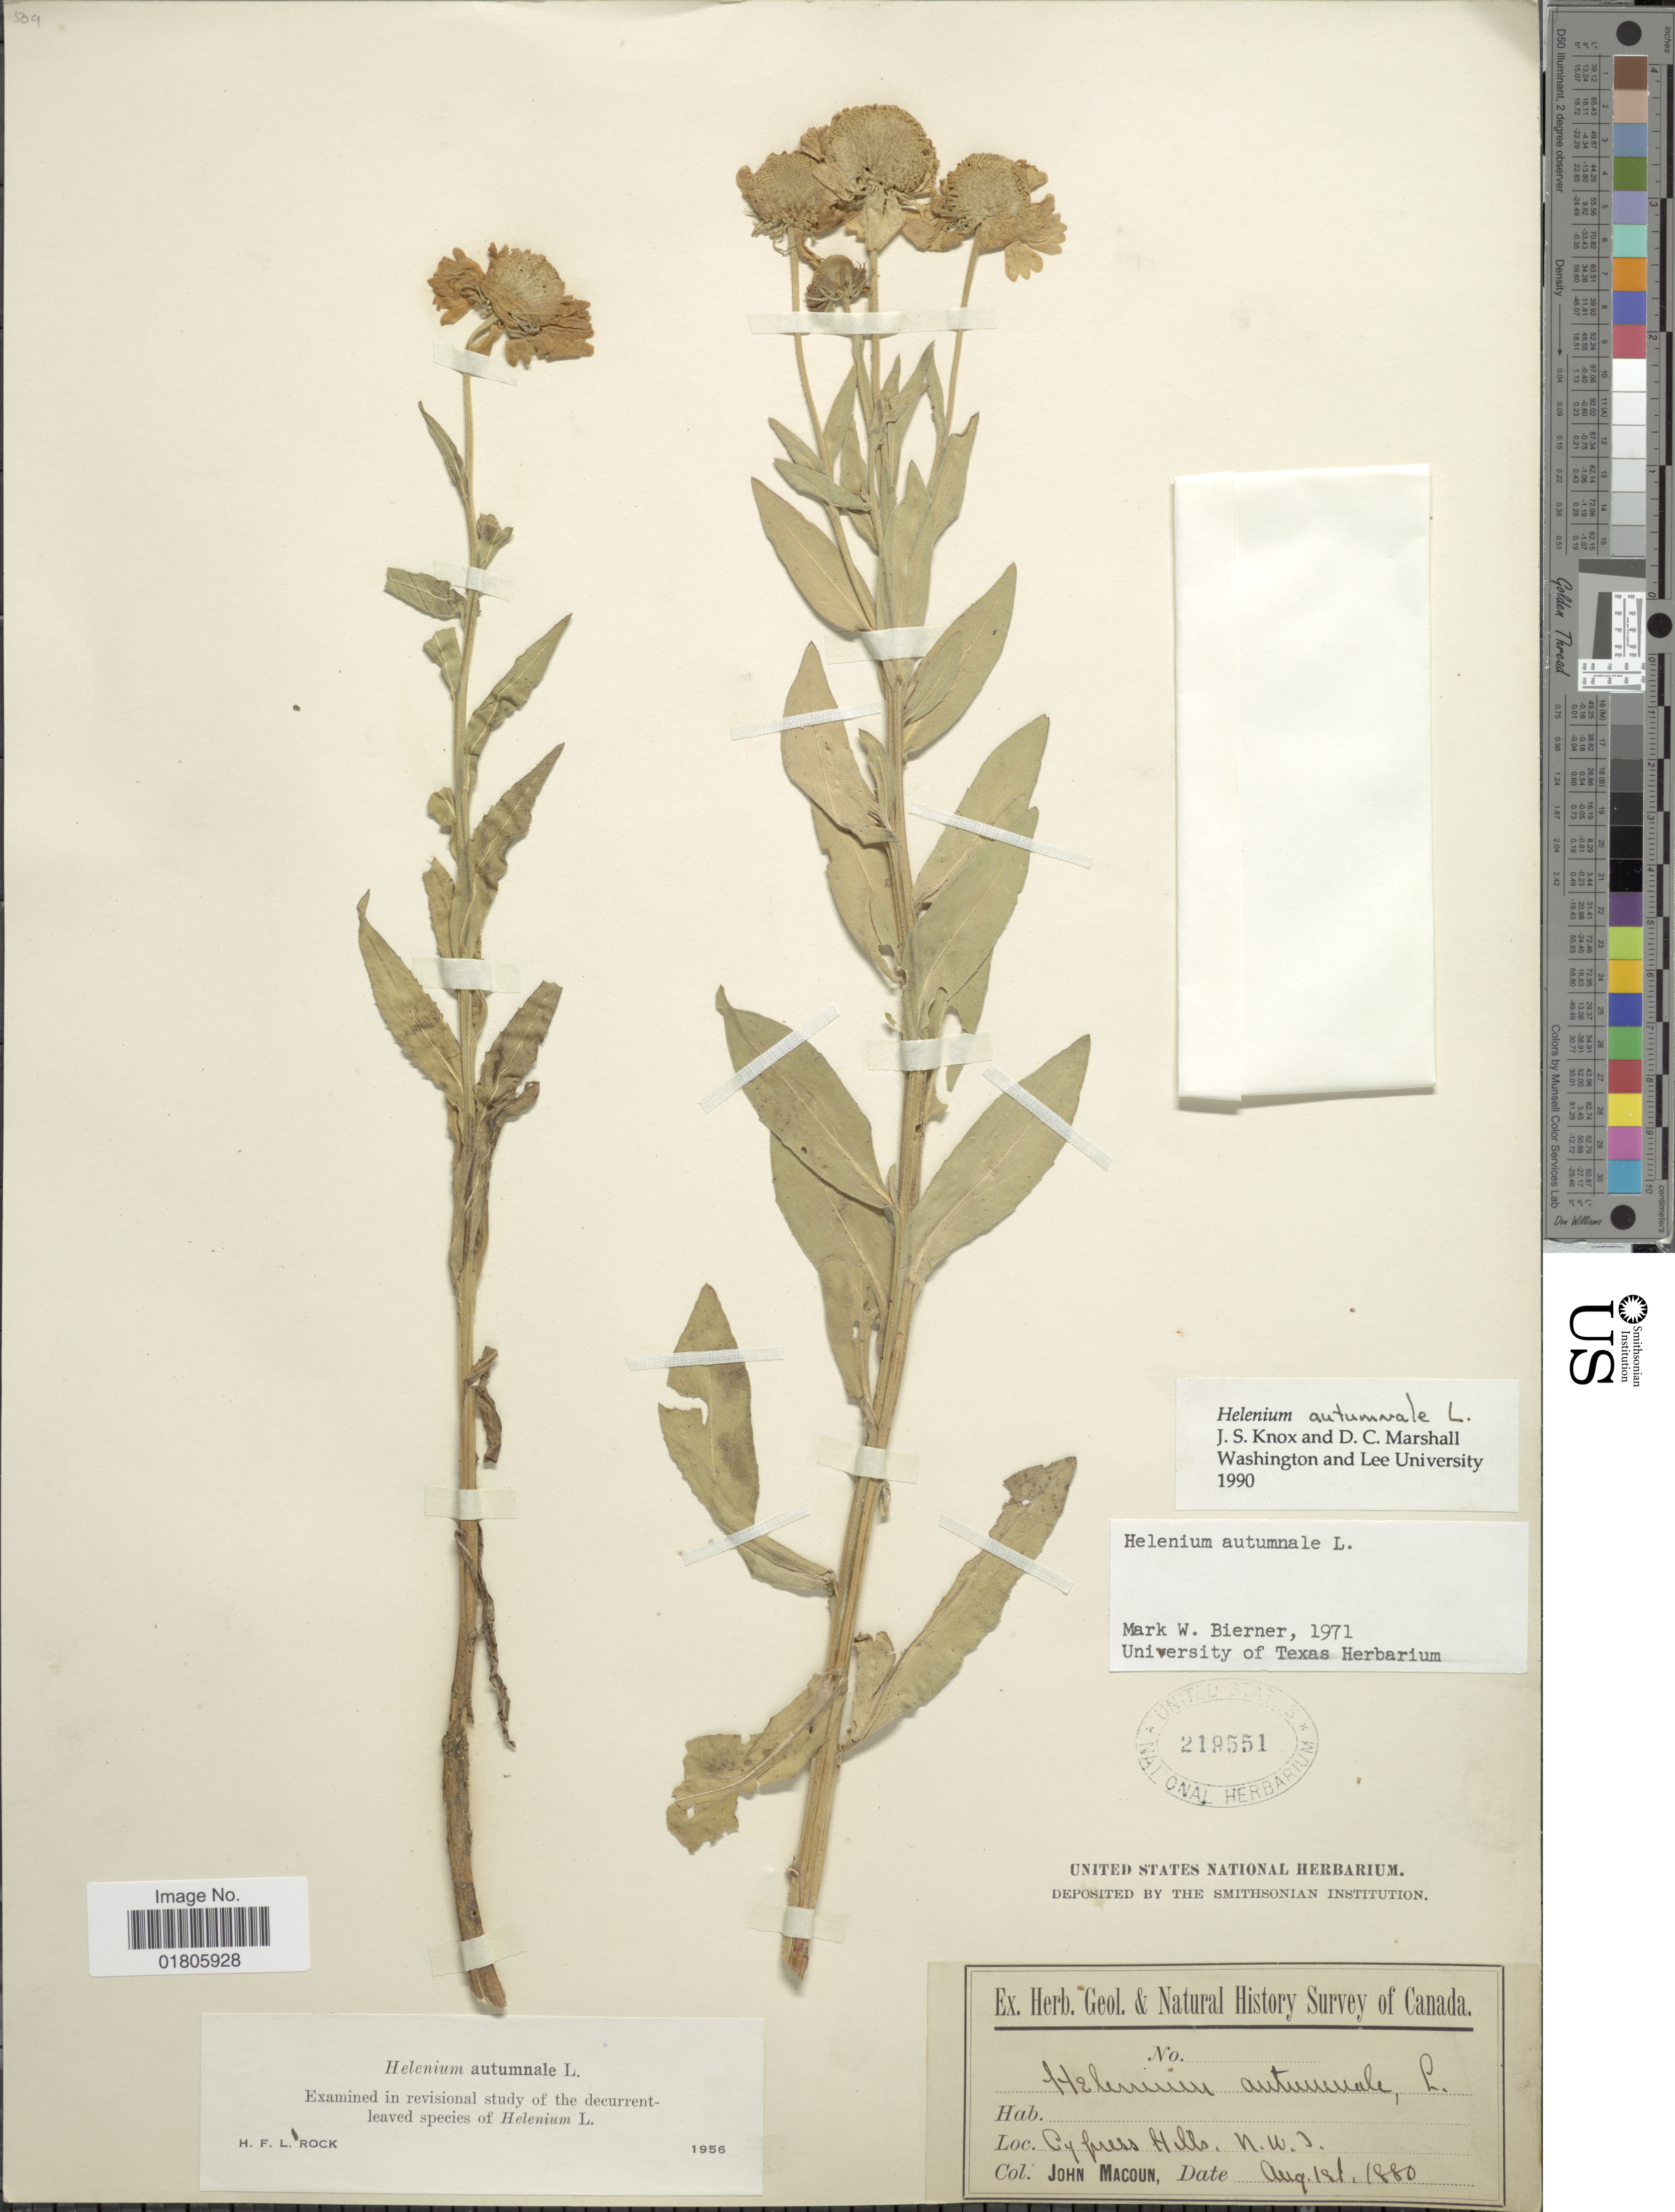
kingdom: Plantae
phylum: Tracheophyta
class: Magnoliopsida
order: Asterales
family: Asteraceae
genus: Helenium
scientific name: Helenium autumnale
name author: L.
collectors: J. Macoun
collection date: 1880-08-01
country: Canada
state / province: Northwest Territories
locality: Cypress Hills, N.W.I.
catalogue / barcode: US 219551